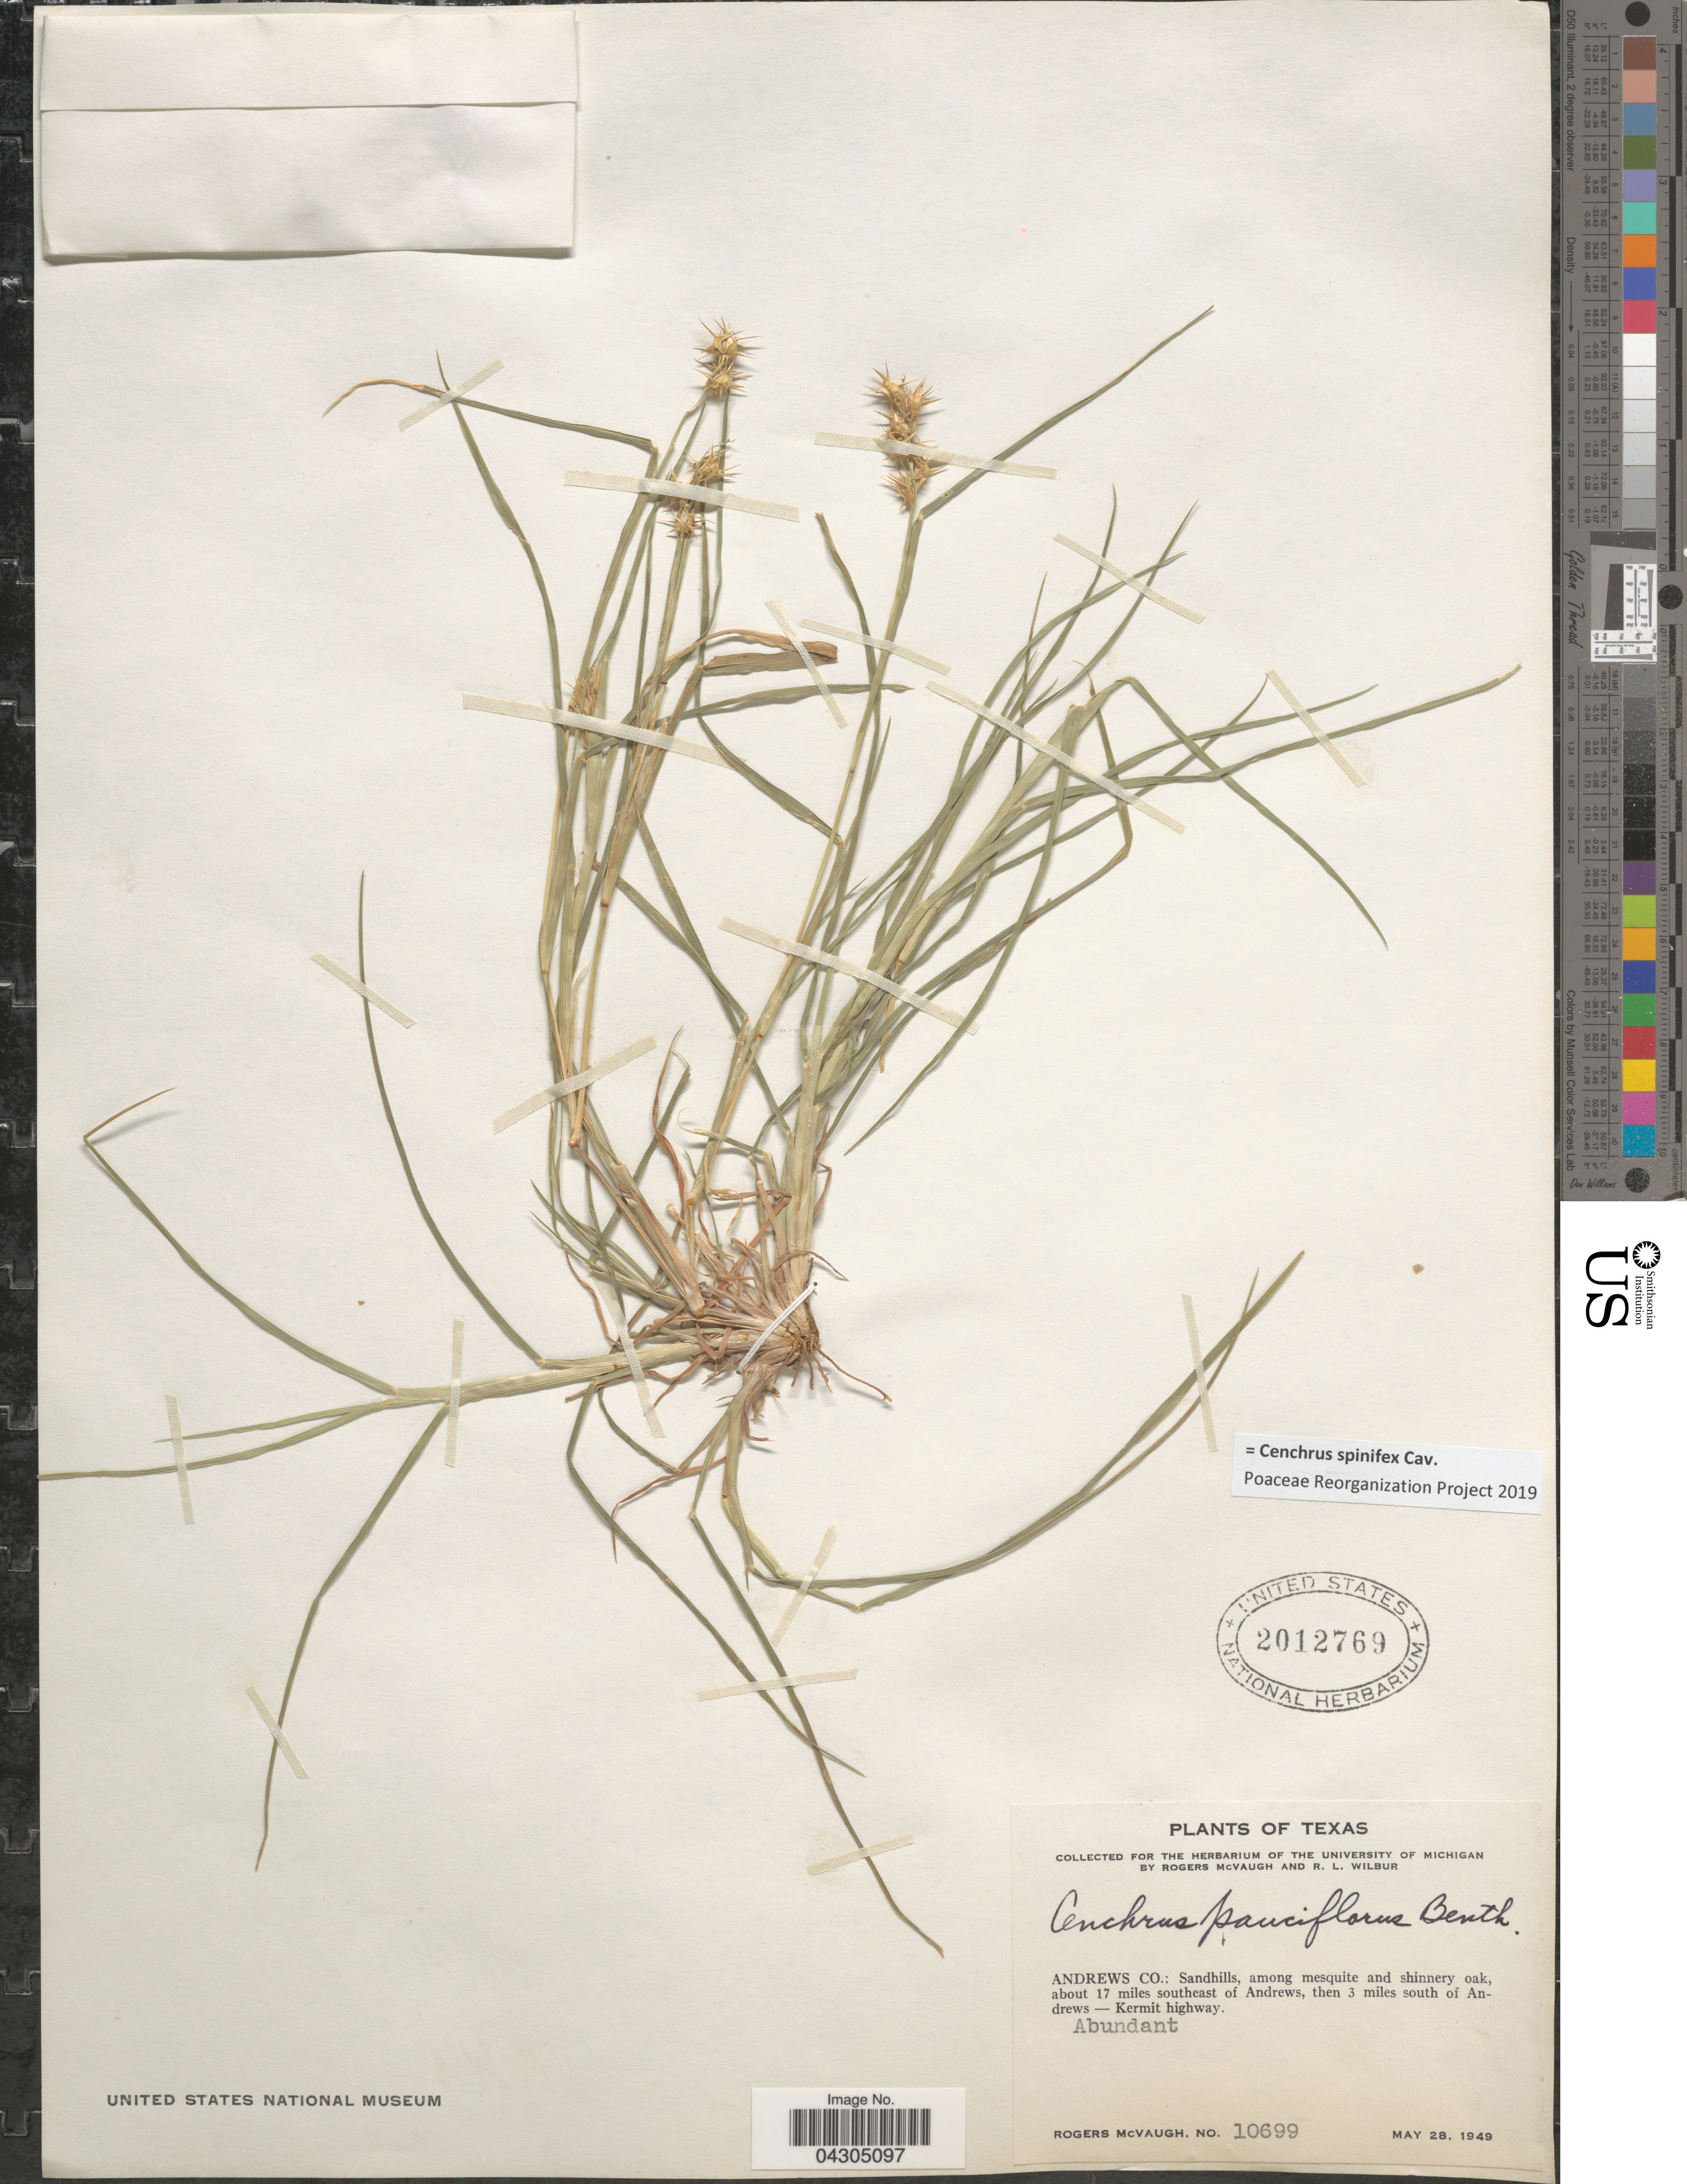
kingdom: Plantae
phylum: Tracheophyta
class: Liliopsida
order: Poales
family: Poaceae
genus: Cenchrus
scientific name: Cenchrus spinifex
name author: Cav.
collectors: R. McVaugh & R. L. Wilbur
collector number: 10699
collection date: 1949-05-28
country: United States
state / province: Texas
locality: Andrews Co.: Sandhills, among mesquite and shinnery oak, about 17 miles southeast of Andrews, then 3 miles south of Andrews - Kermit highway.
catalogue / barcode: US 2012769